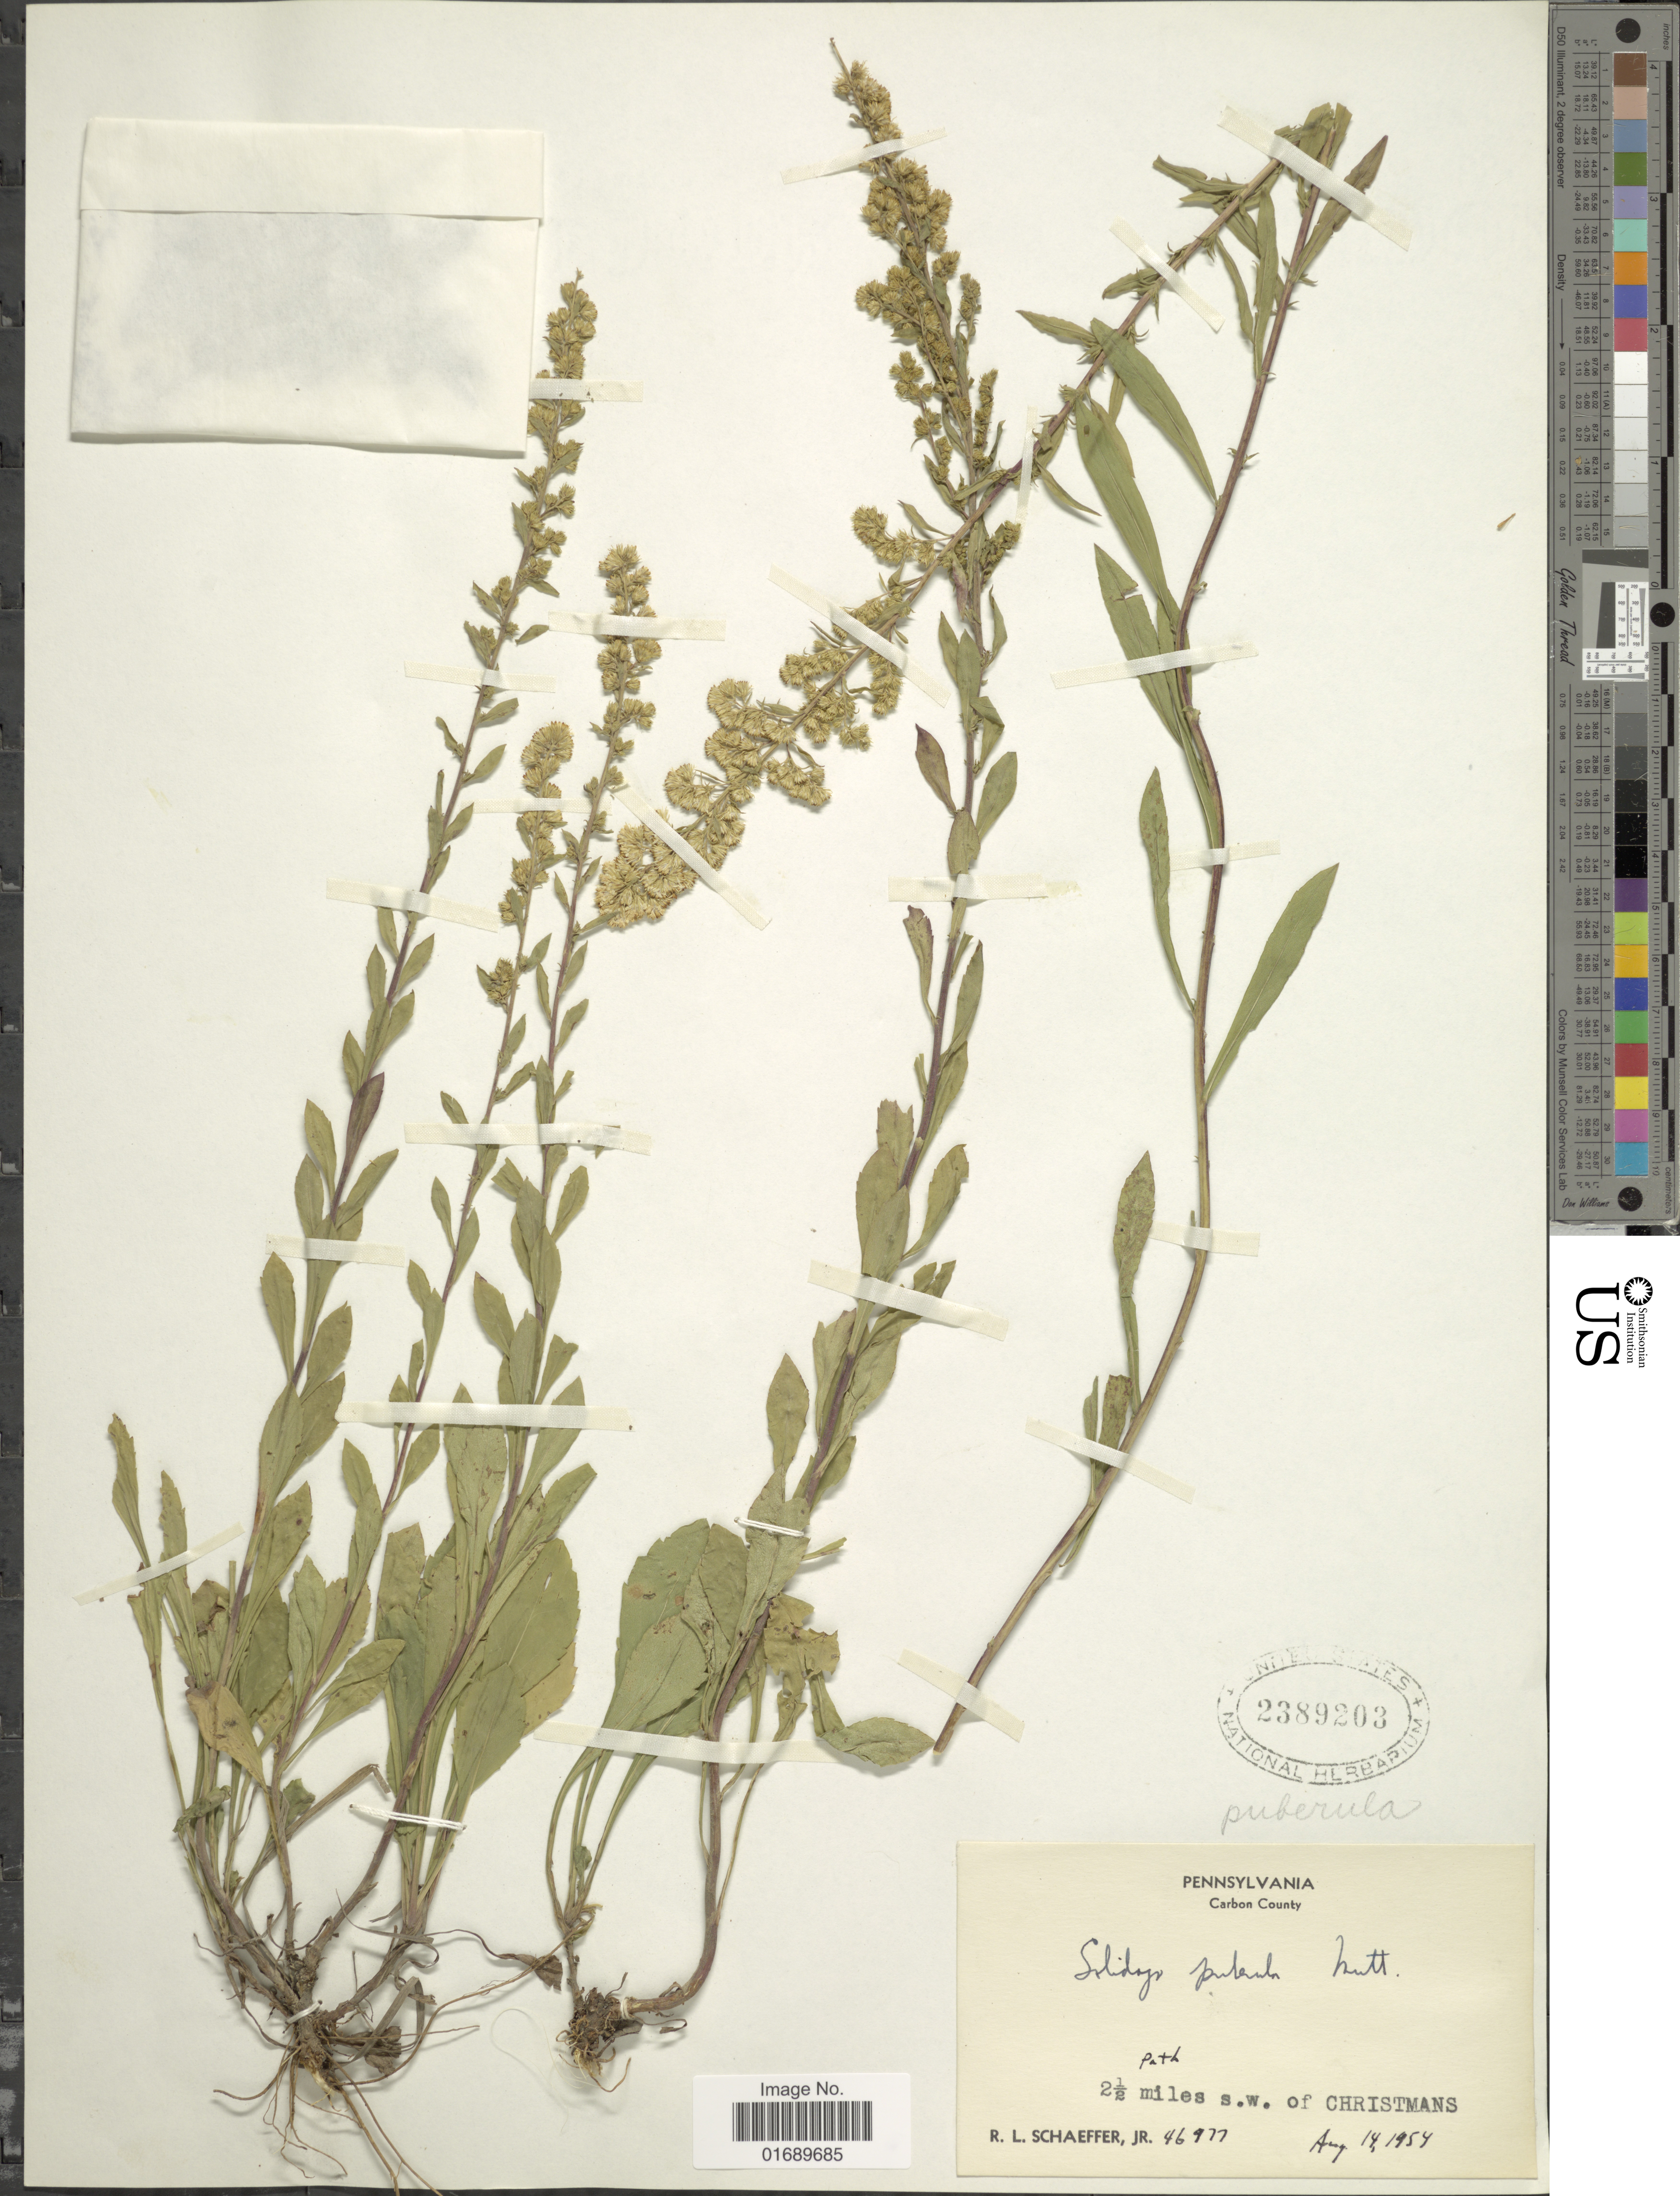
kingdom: Plantae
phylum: Tracheophyta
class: Magnoliopsida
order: Asterales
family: Asteraceae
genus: Solidago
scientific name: Solidago puberula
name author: Nutt.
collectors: R. L. Schaeffer Jr.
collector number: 46977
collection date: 1954-08-14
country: United States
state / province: Pennsylvania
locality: Carbon County, Path, 2½ miles s.w. of Christmans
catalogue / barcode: US 2389203